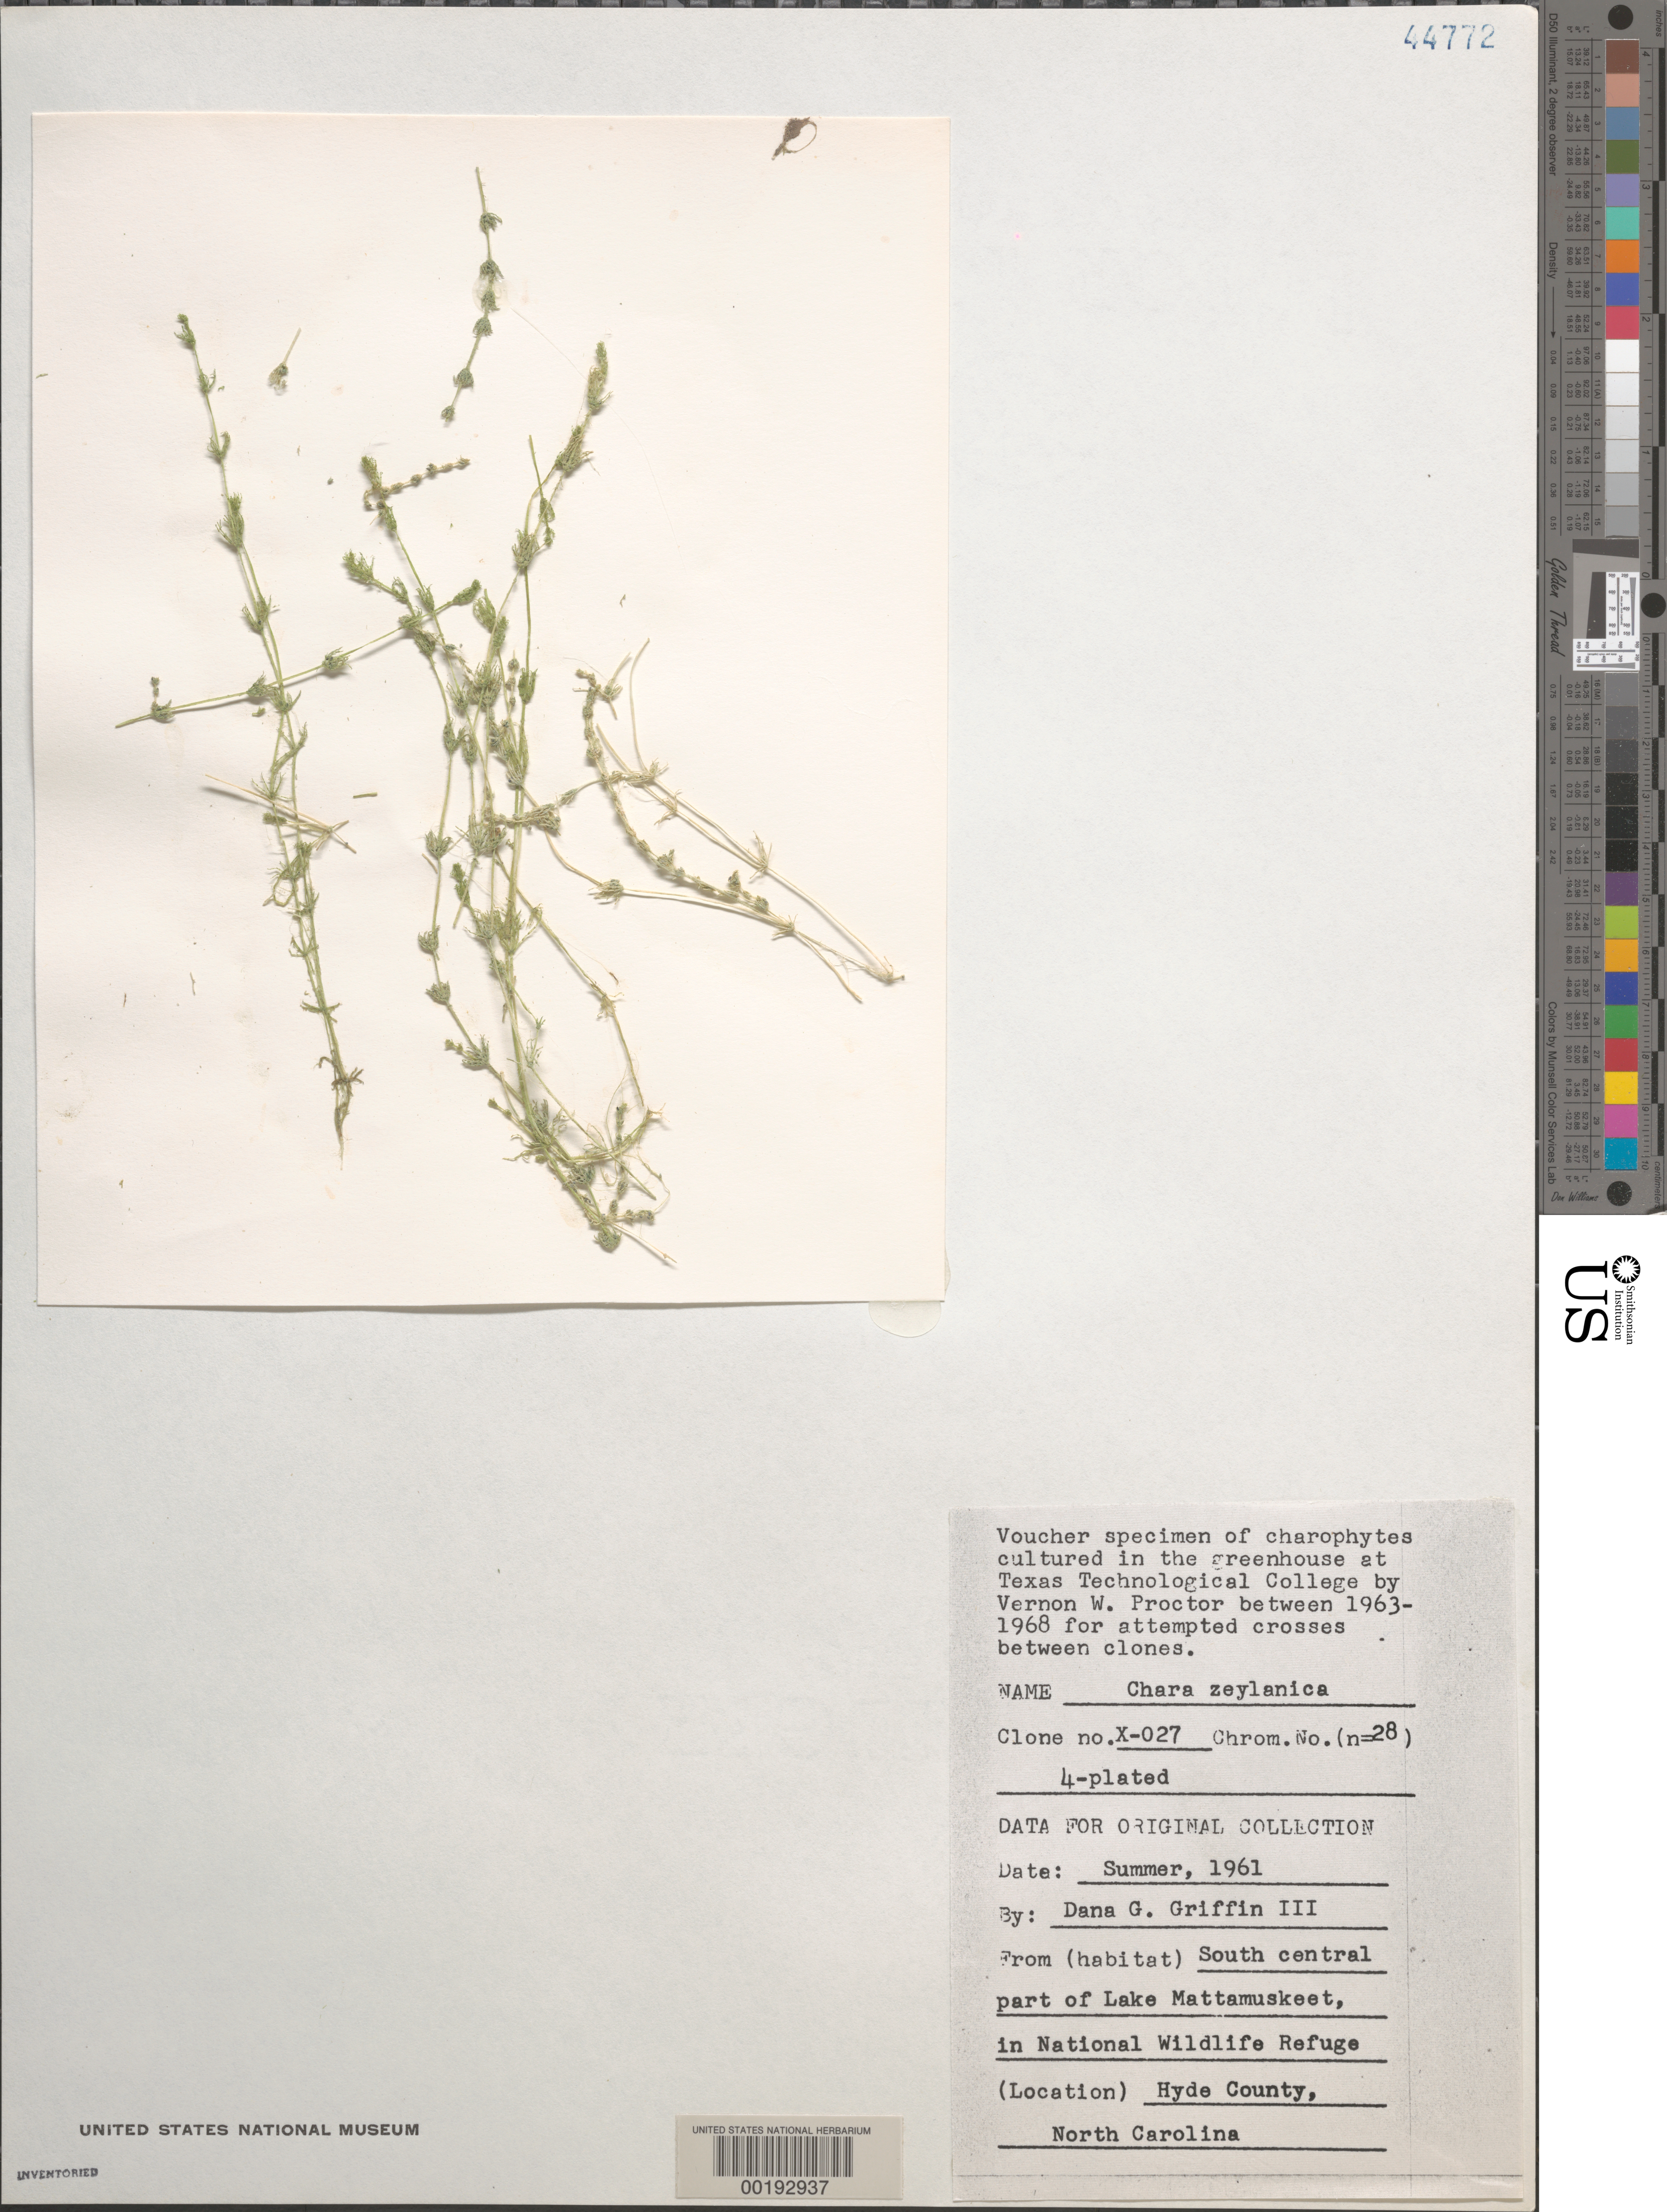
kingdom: Plantae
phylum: Charophyta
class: Charophyceae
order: Charales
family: Characeae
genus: Chara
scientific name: Chara zeylanica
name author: J.G. Klein ex Willd.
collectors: D. G. Griffin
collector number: X-027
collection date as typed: Sum 1961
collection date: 1961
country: United States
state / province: North Carolina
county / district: Hyde County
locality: Lake Mattamuskeet, National Wildlife Refuge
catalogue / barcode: US 44772